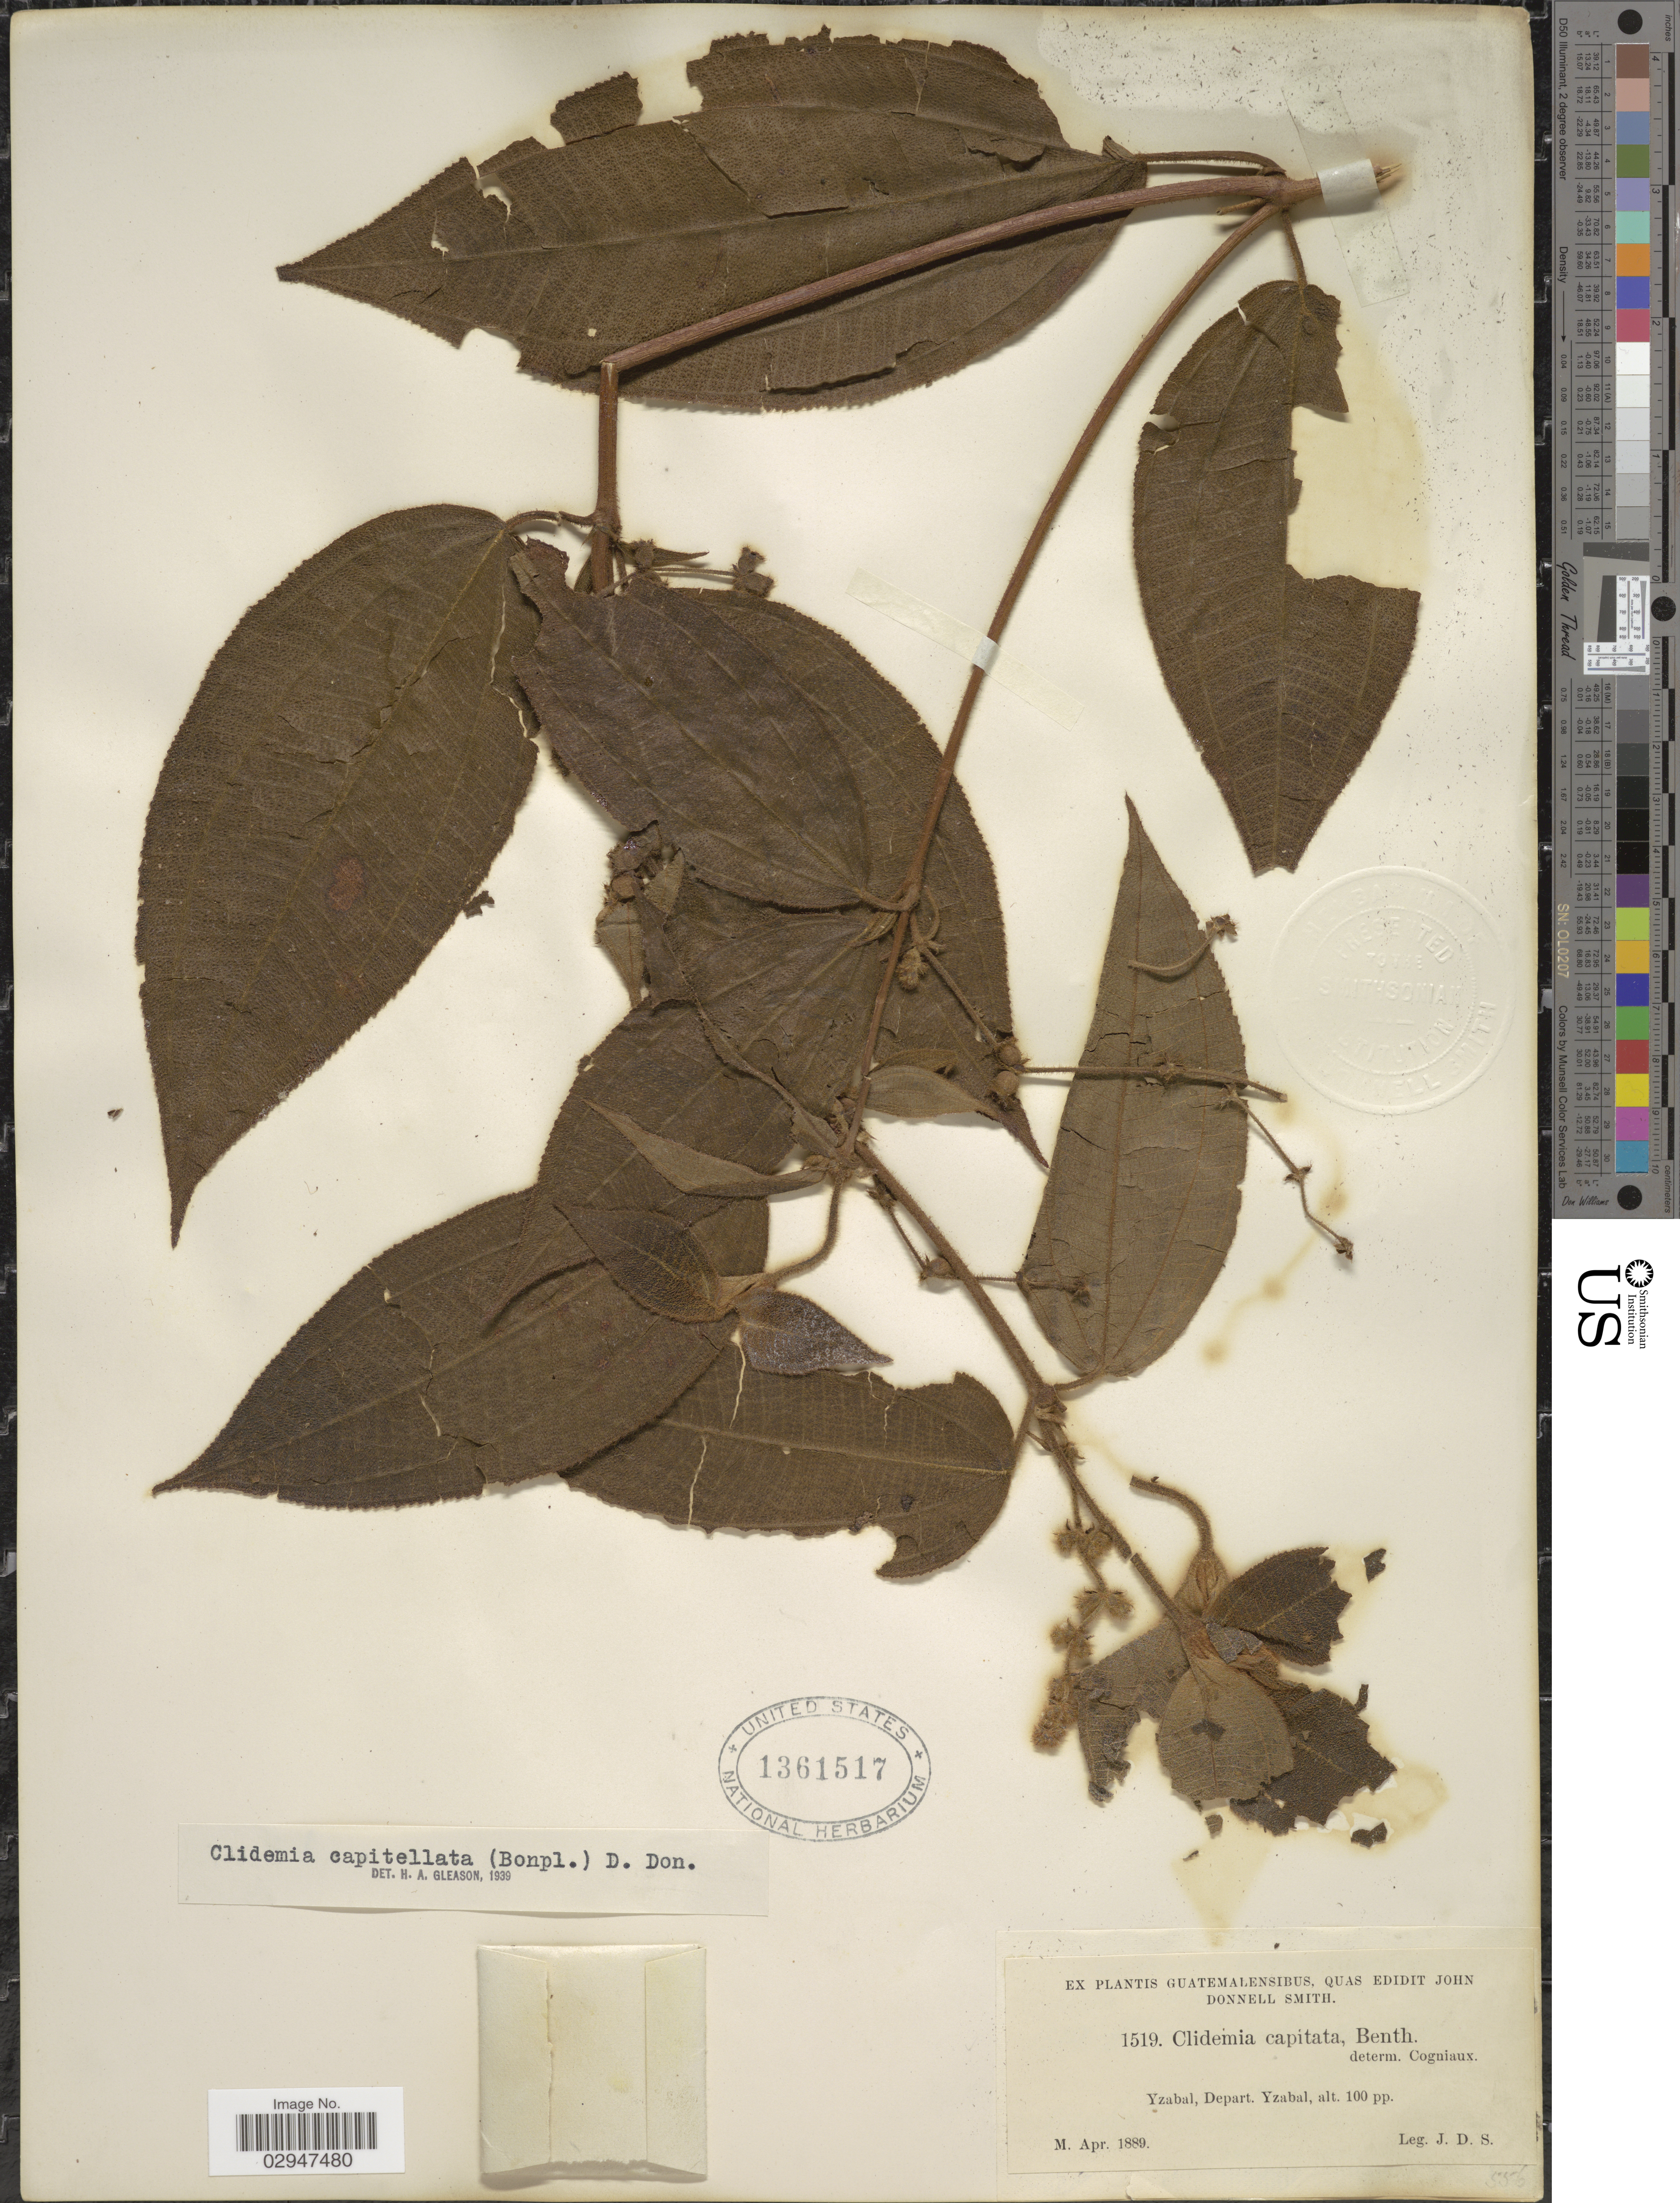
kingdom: Plantae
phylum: Tracheophyta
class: Magnoliopsida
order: Myrtales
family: Melastomataceae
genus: Clidemia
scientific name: Clidemia capitellata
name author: (Bonpl.) D. Don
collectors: J. Donnell Smith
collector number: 1519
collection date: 1889-04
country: Guatemala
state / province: Izabal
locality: Yzabal, Depart. Yzabal.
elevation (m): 30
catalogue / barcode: US 1361517